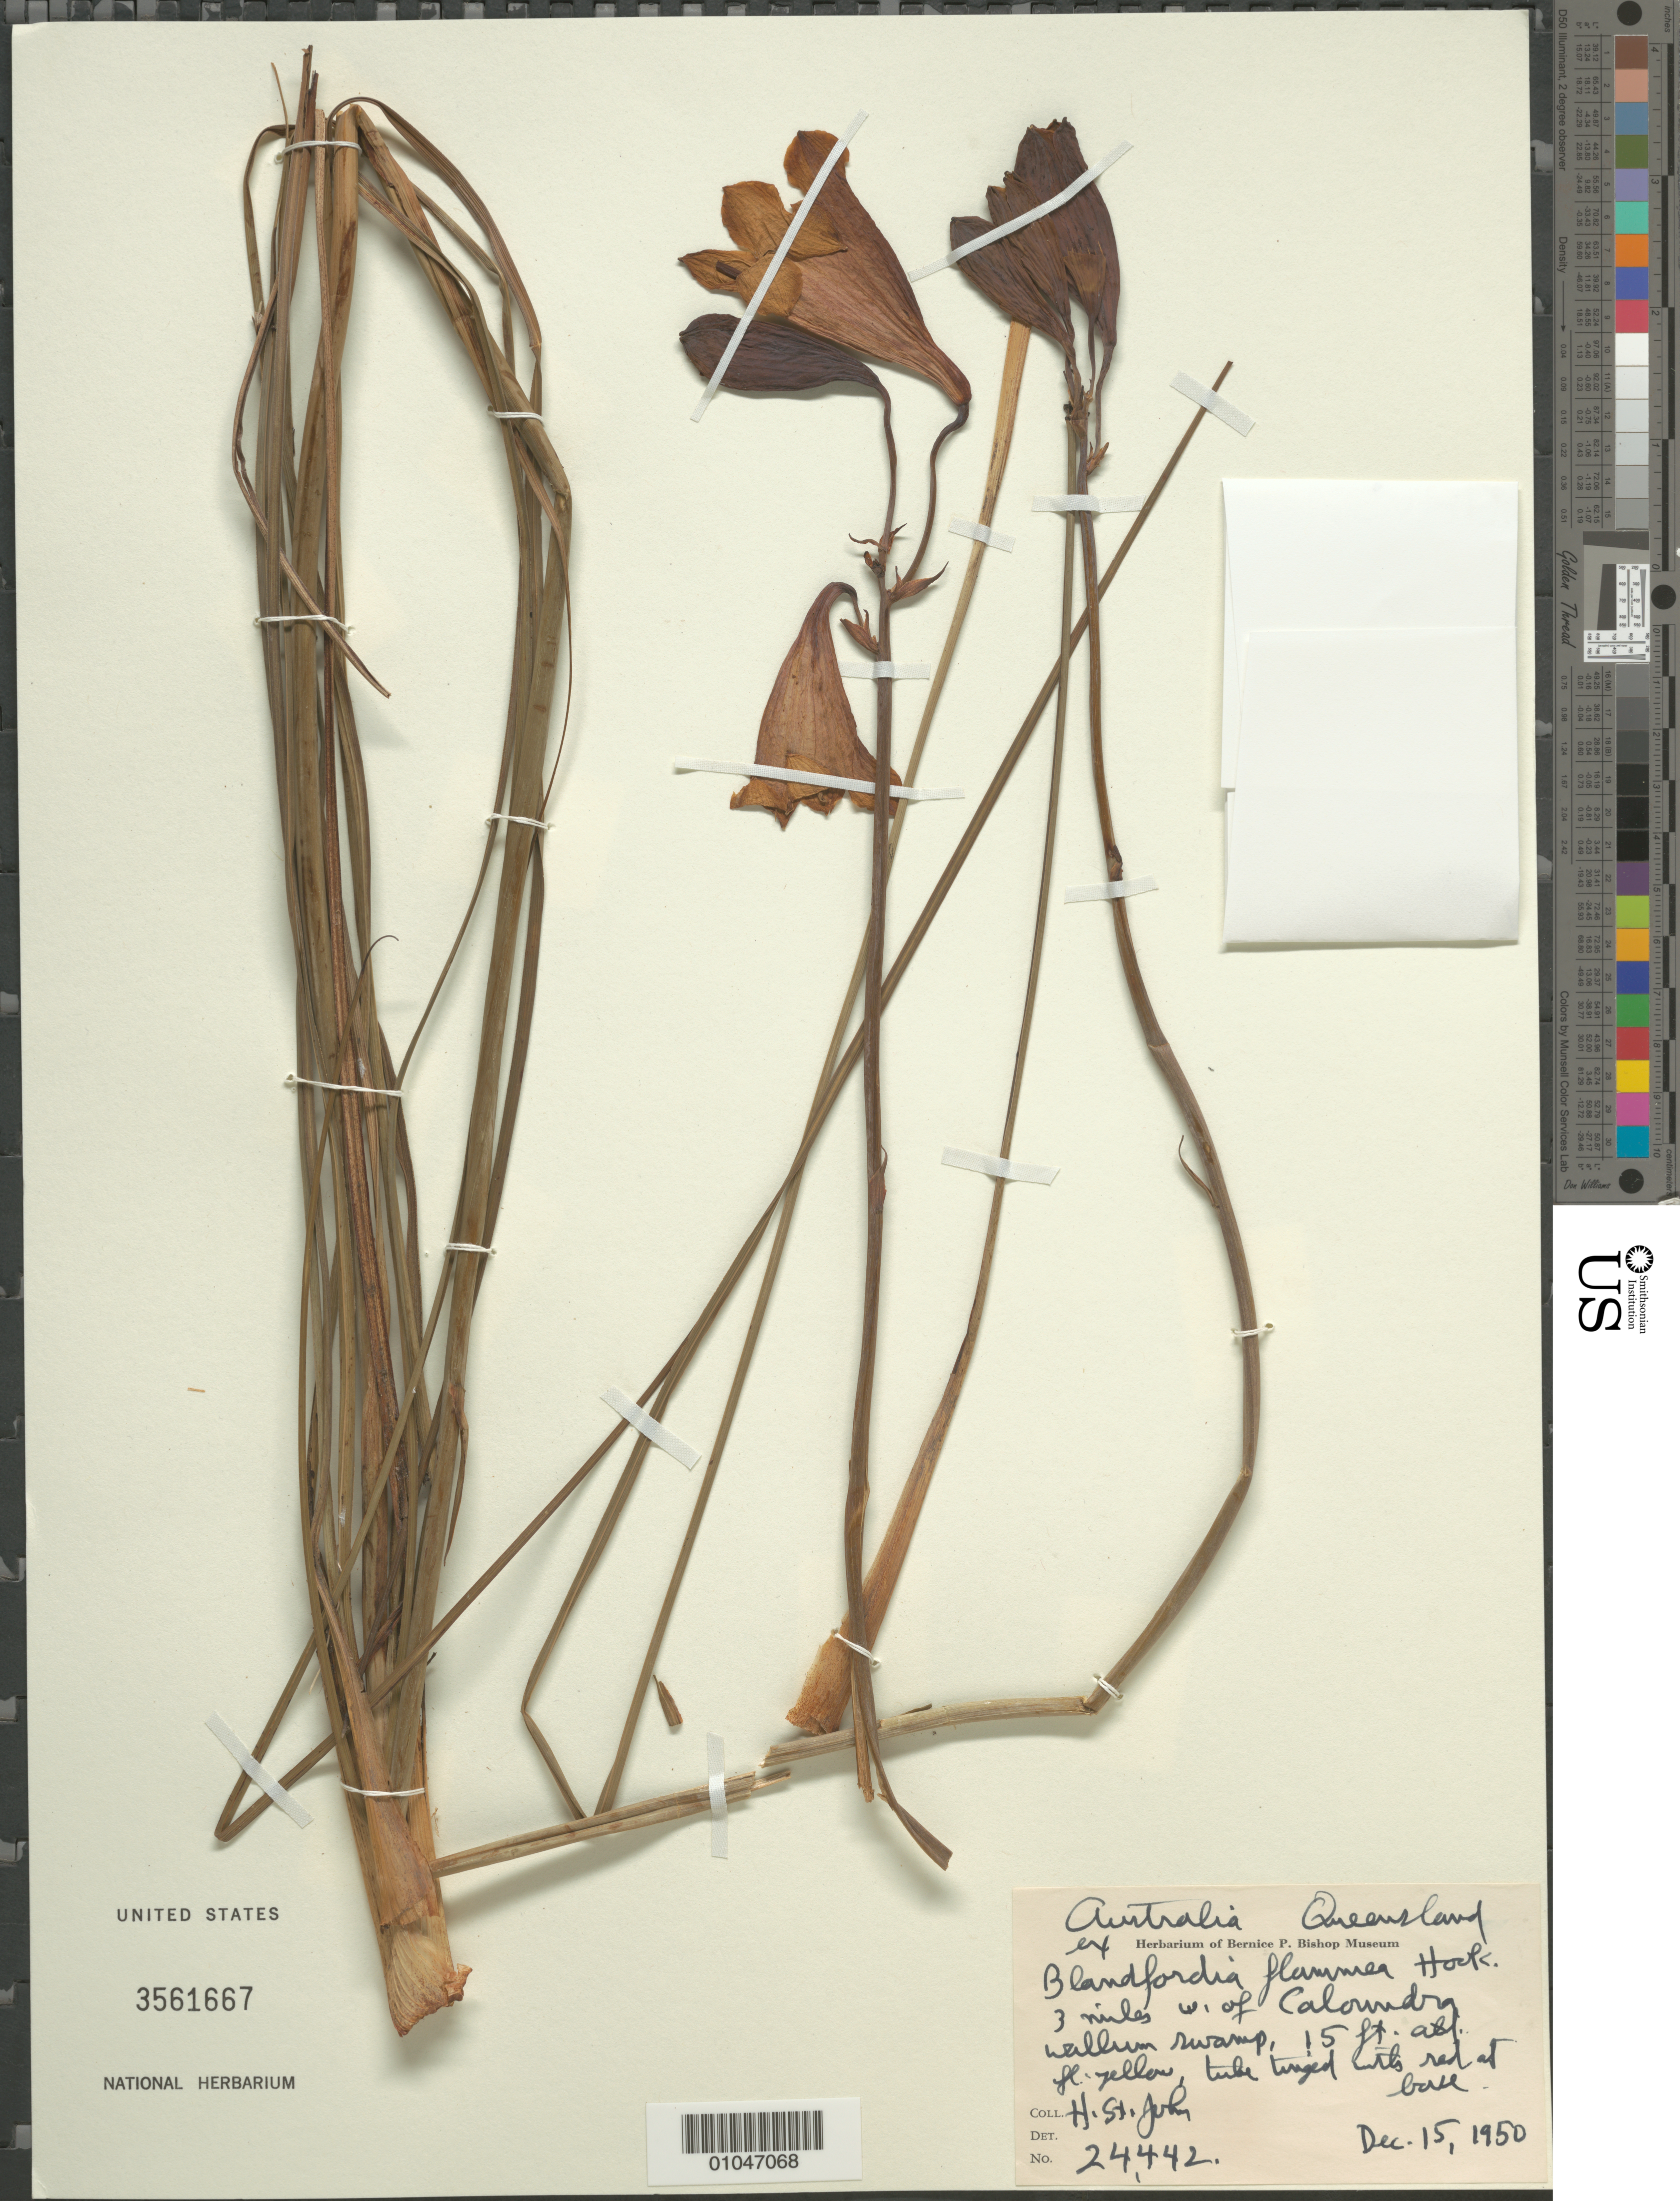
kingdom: Plantae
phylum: Tracheophyta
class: Liliopsida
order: Asparagales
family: Blandfordiaceae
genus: Blandfordia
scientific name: Blandfordia flammea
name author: Lindl. ex Paxton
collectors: H. St. John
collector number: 24442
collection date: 1950-12-15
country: Australia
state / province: Queensland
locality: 3 mi W of Caloundra wallum swamp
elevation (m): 5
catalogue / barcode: US 3561667